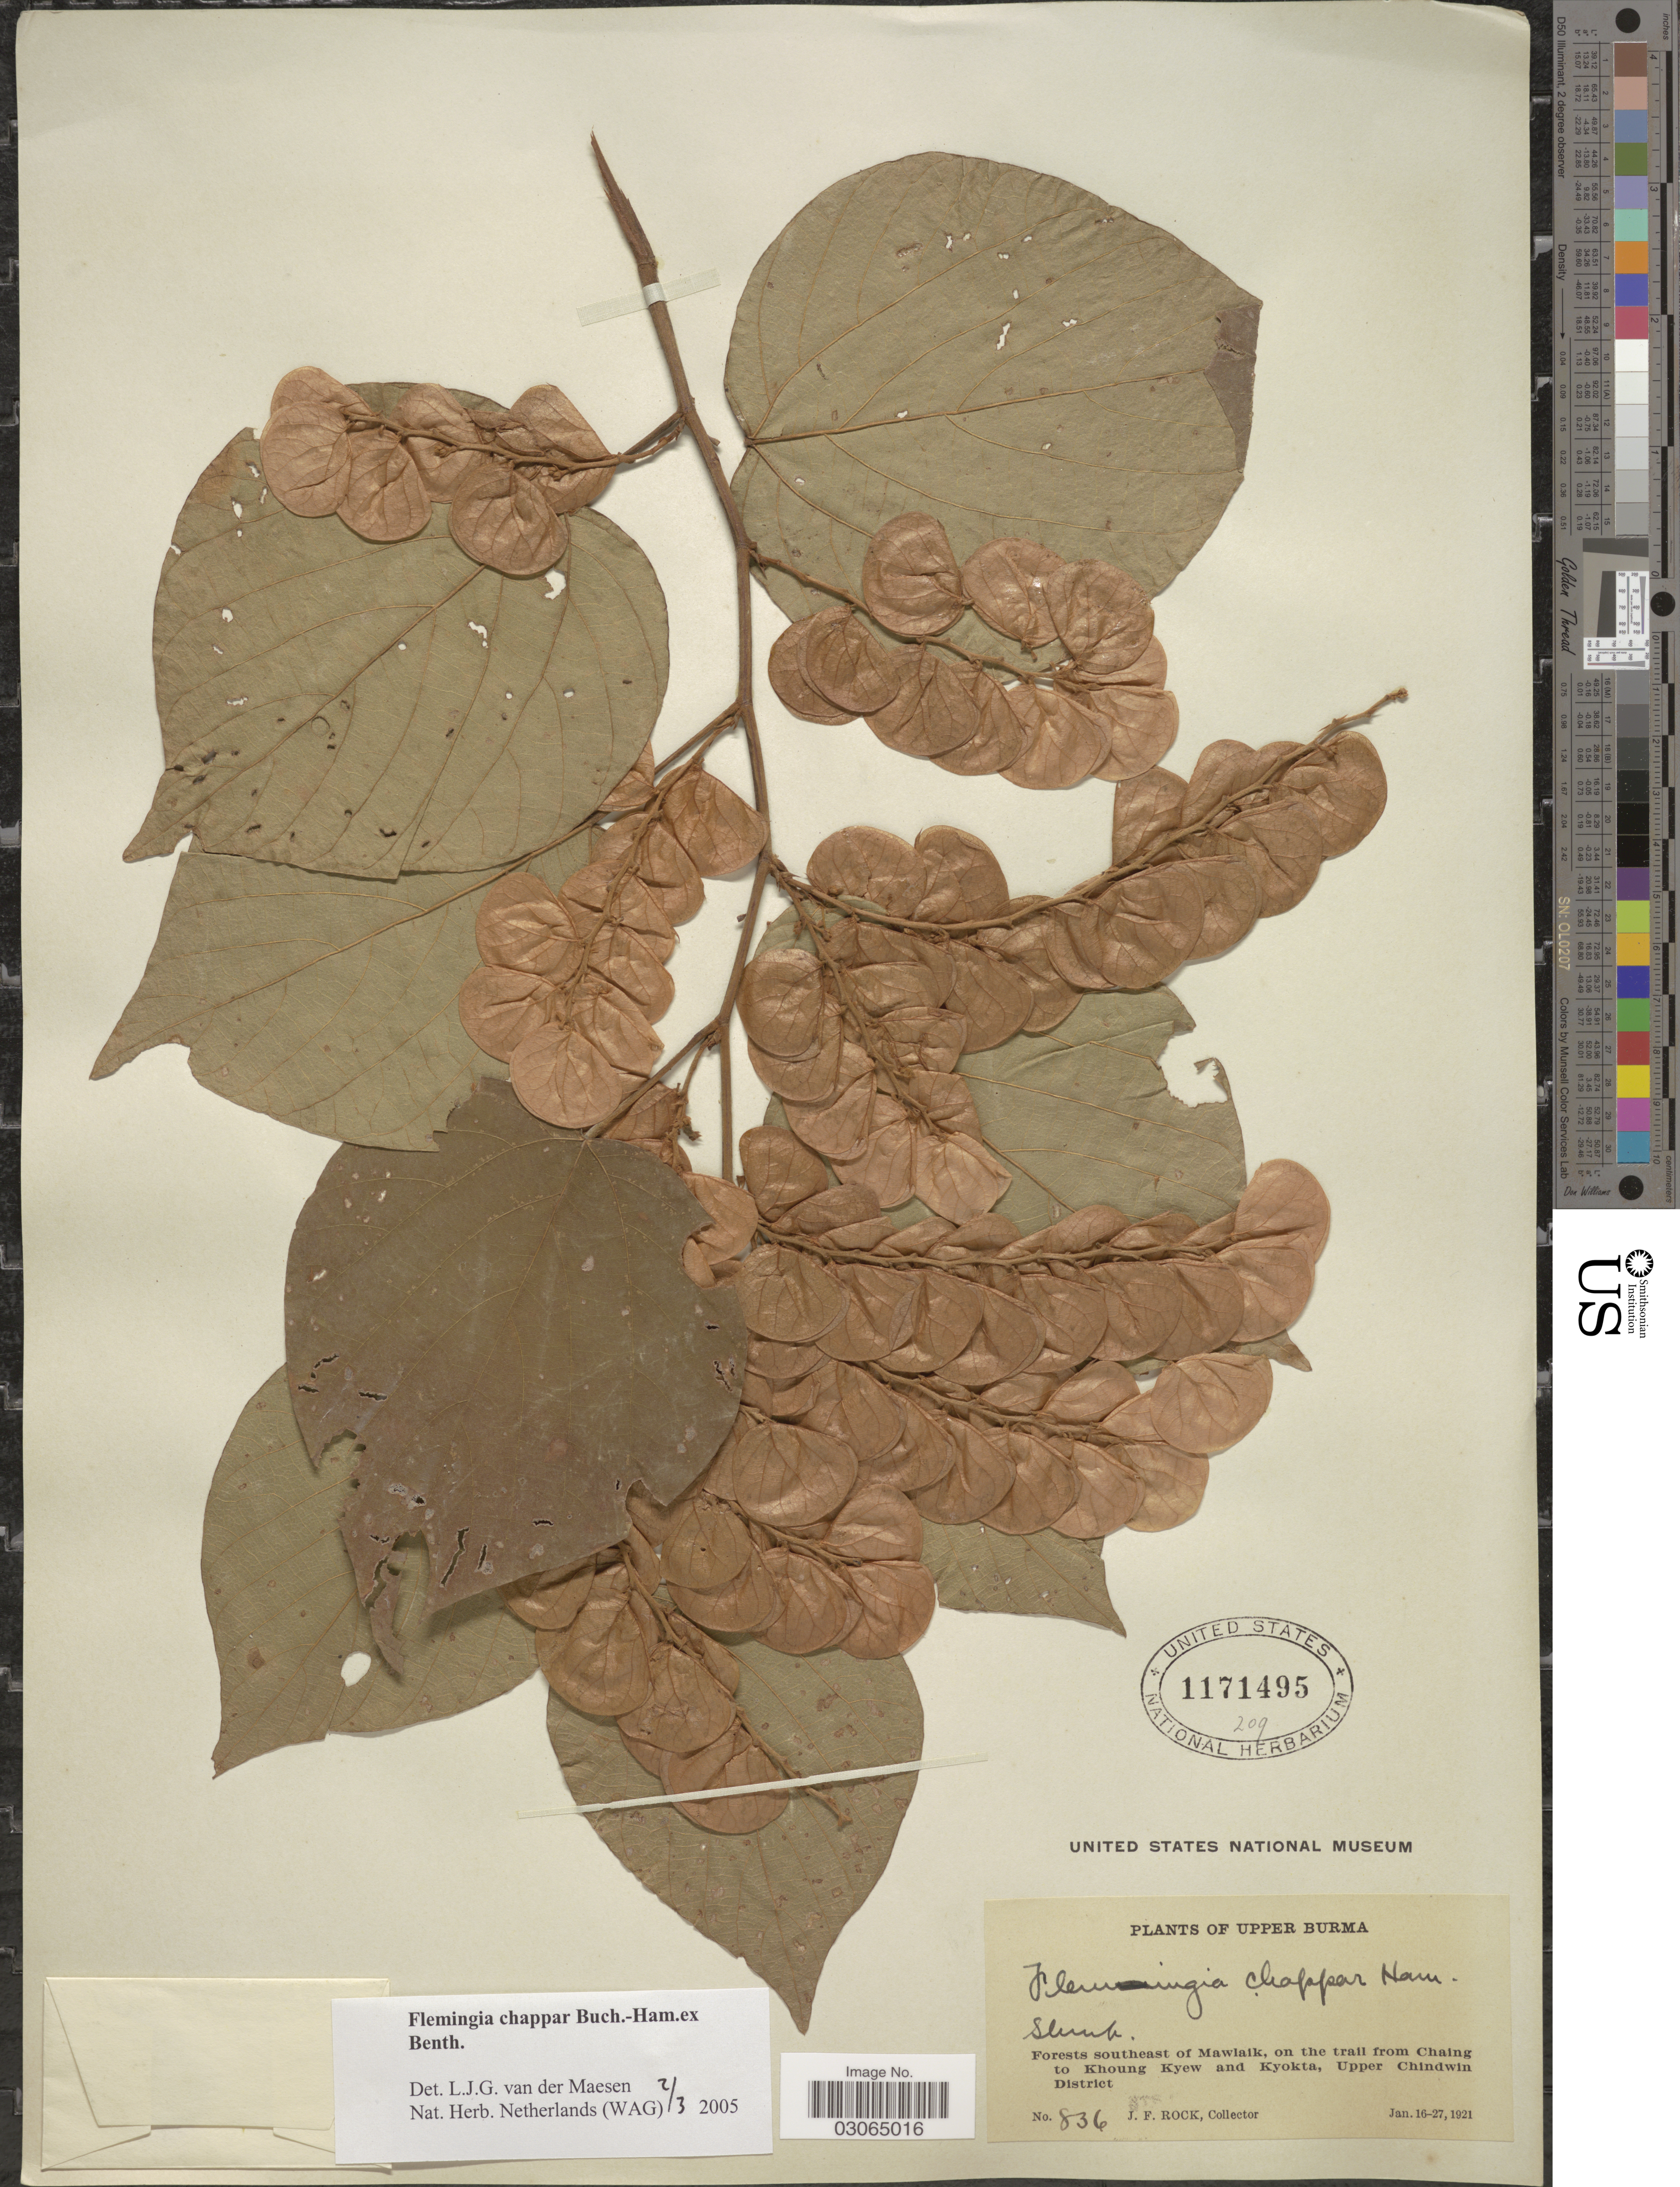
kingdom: Plantae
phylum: Tracheophyta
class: Magnoliopsida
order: Fabales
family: Fabaceae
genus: Flemingia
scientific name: Flemingia chappar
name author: Benth.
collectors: J. Rock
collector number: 836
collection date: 1921-01-16/1921-01-27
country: Myanmar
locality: Upper Burma. Forests southeast of Mawlaik, on the trail from Chaing to Khoung Kyew and Kyokta, Upper Chindwin District.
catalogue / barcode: US 1171495